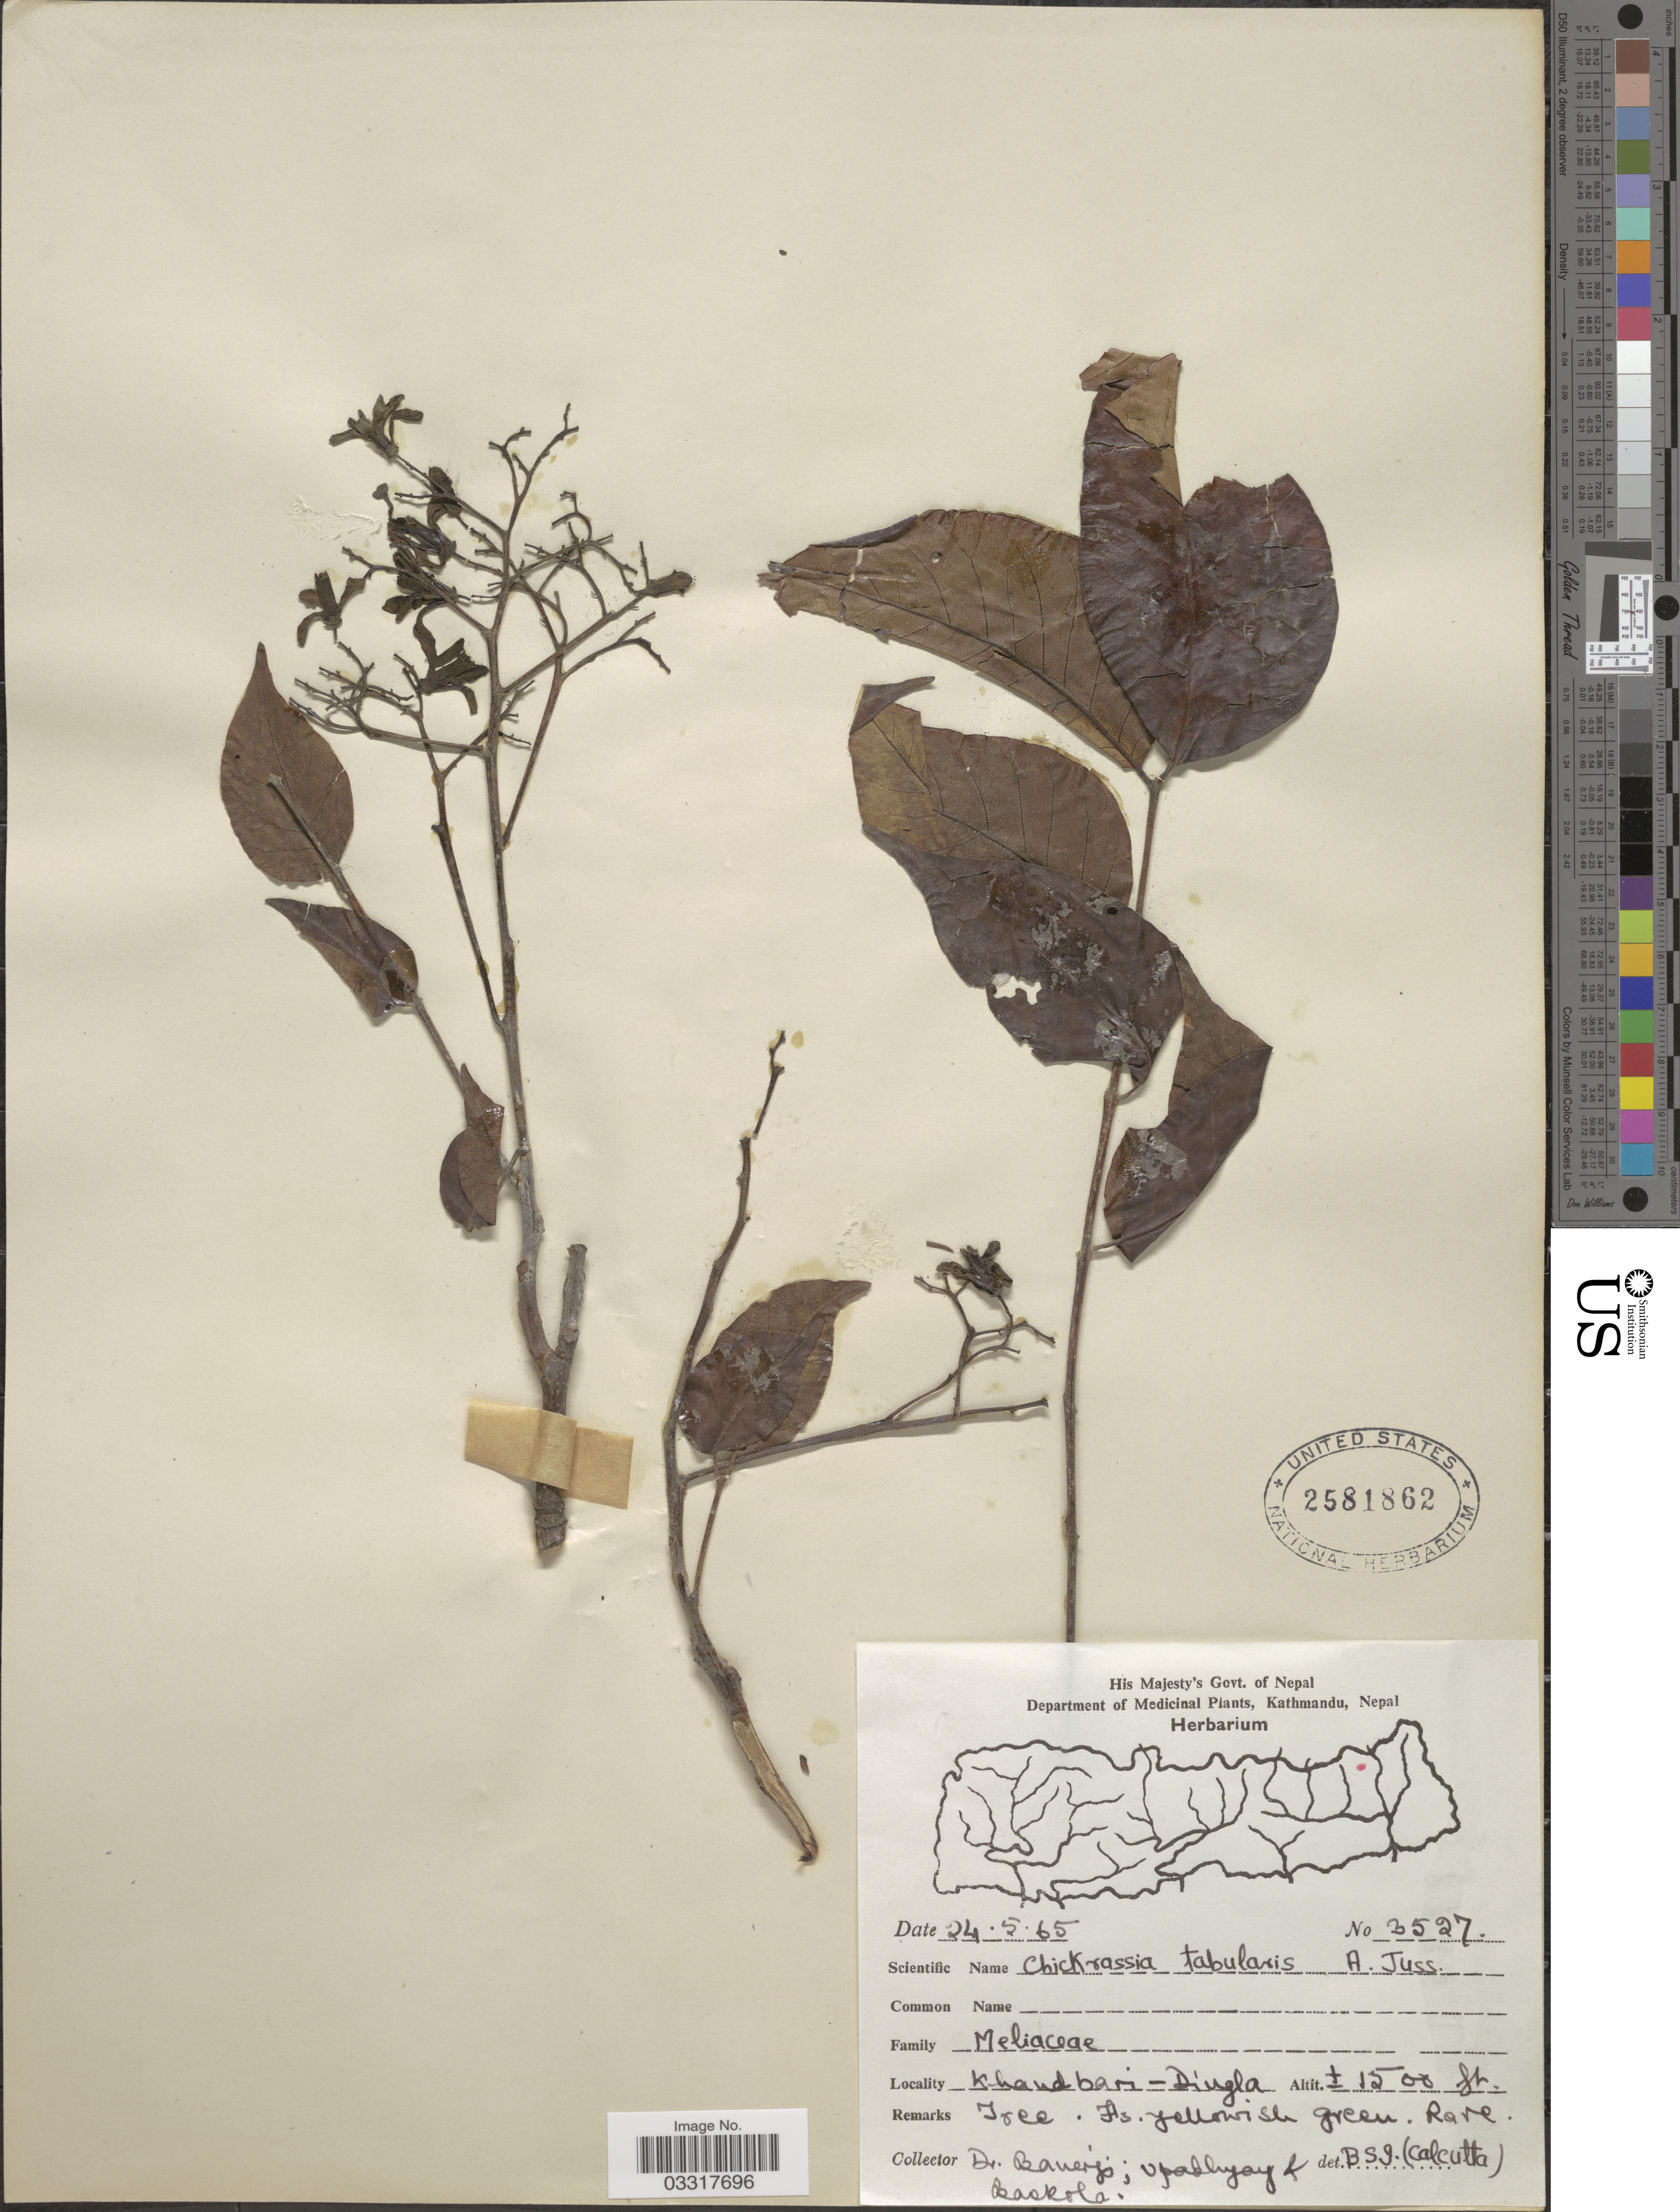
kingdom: Plantae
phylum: Tracheophyta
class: Magnoliopsida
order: Sapindales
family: Meliaceae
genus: Chukrasia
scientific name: Chukrasia tabularis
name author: A. Juss.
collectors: -. Banerji, K. Upadhyay & Baskola, --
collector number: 3527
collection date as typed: Transcribed d/m/y: 24/5/65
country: Nepal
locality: Khandabari-Diuyela [interpreted].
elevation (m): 457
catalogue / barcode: US 2581862